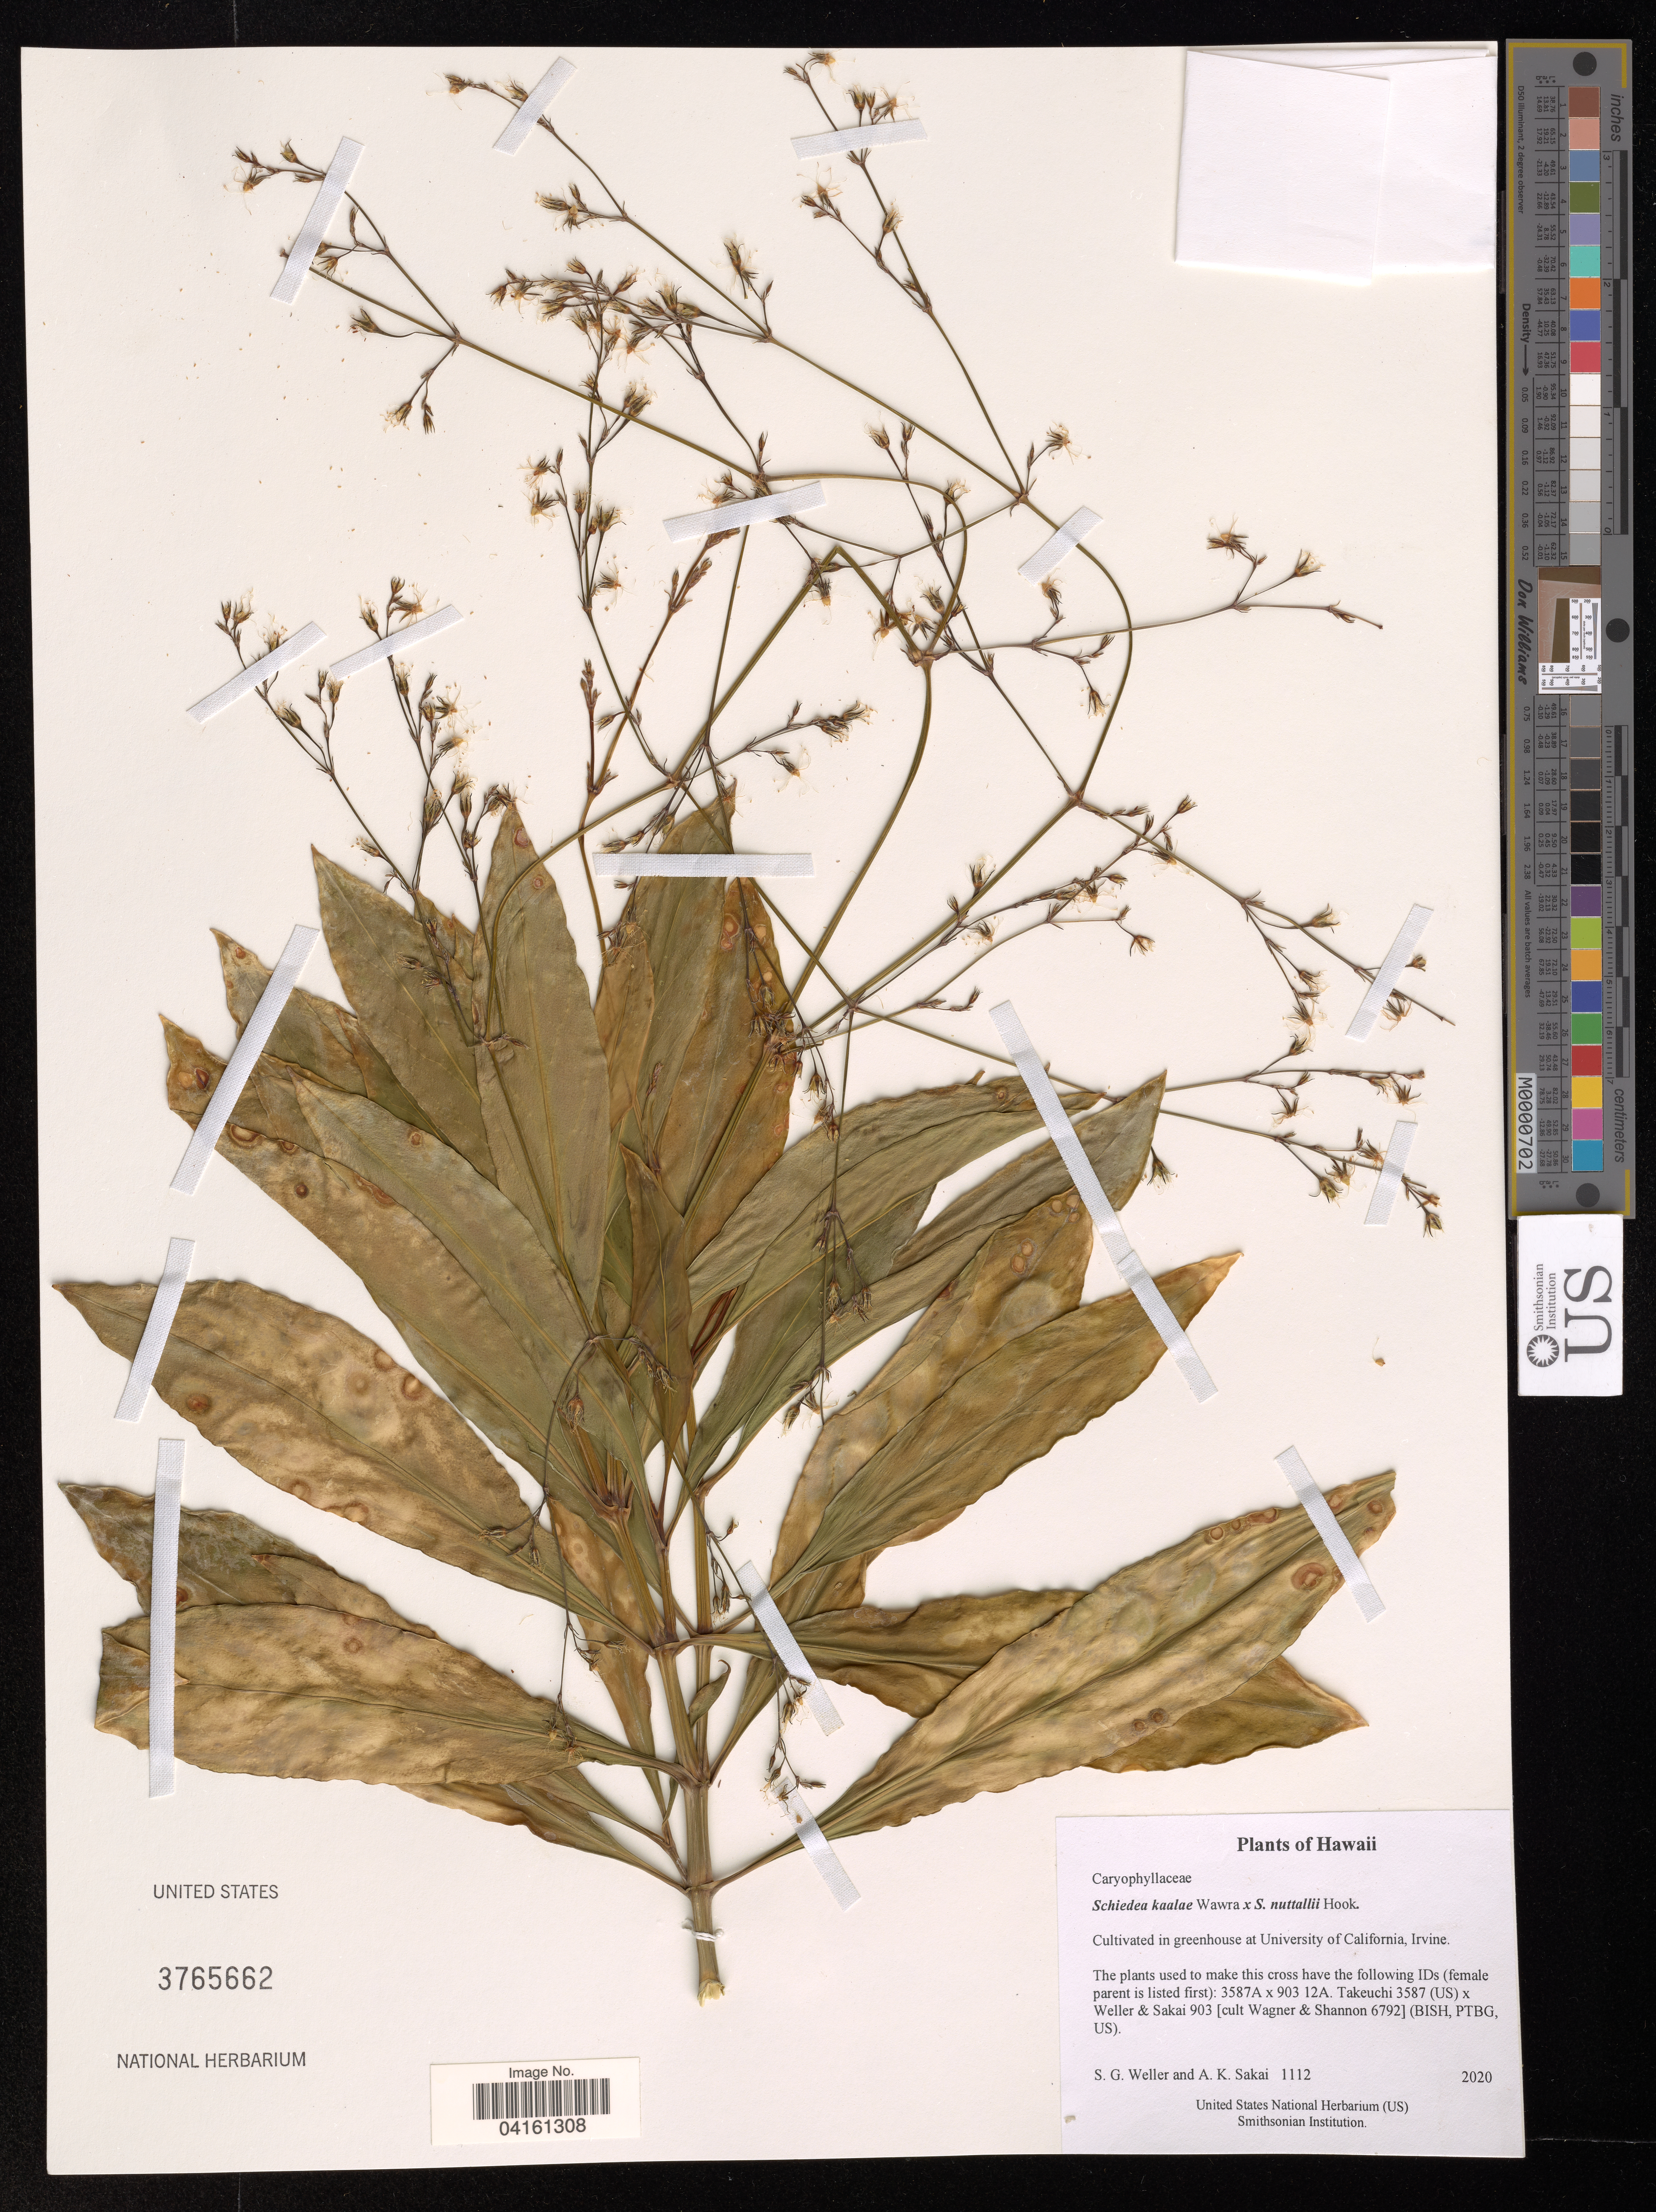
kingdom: Plantae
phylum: Tracheophyta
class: Magnoliopsida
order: Caryophyllales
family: Caryophyllaceae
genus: Schiedea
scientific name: Schiedea kaalae x S. nuttallii Hook.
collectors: S. G. Weller & A. Sakai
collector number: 1112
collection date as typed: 2020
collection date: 2020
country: United States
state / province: California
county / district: Orange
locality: Cultivated in greenhouse at University of California, Irvine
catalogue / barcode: US 3765662